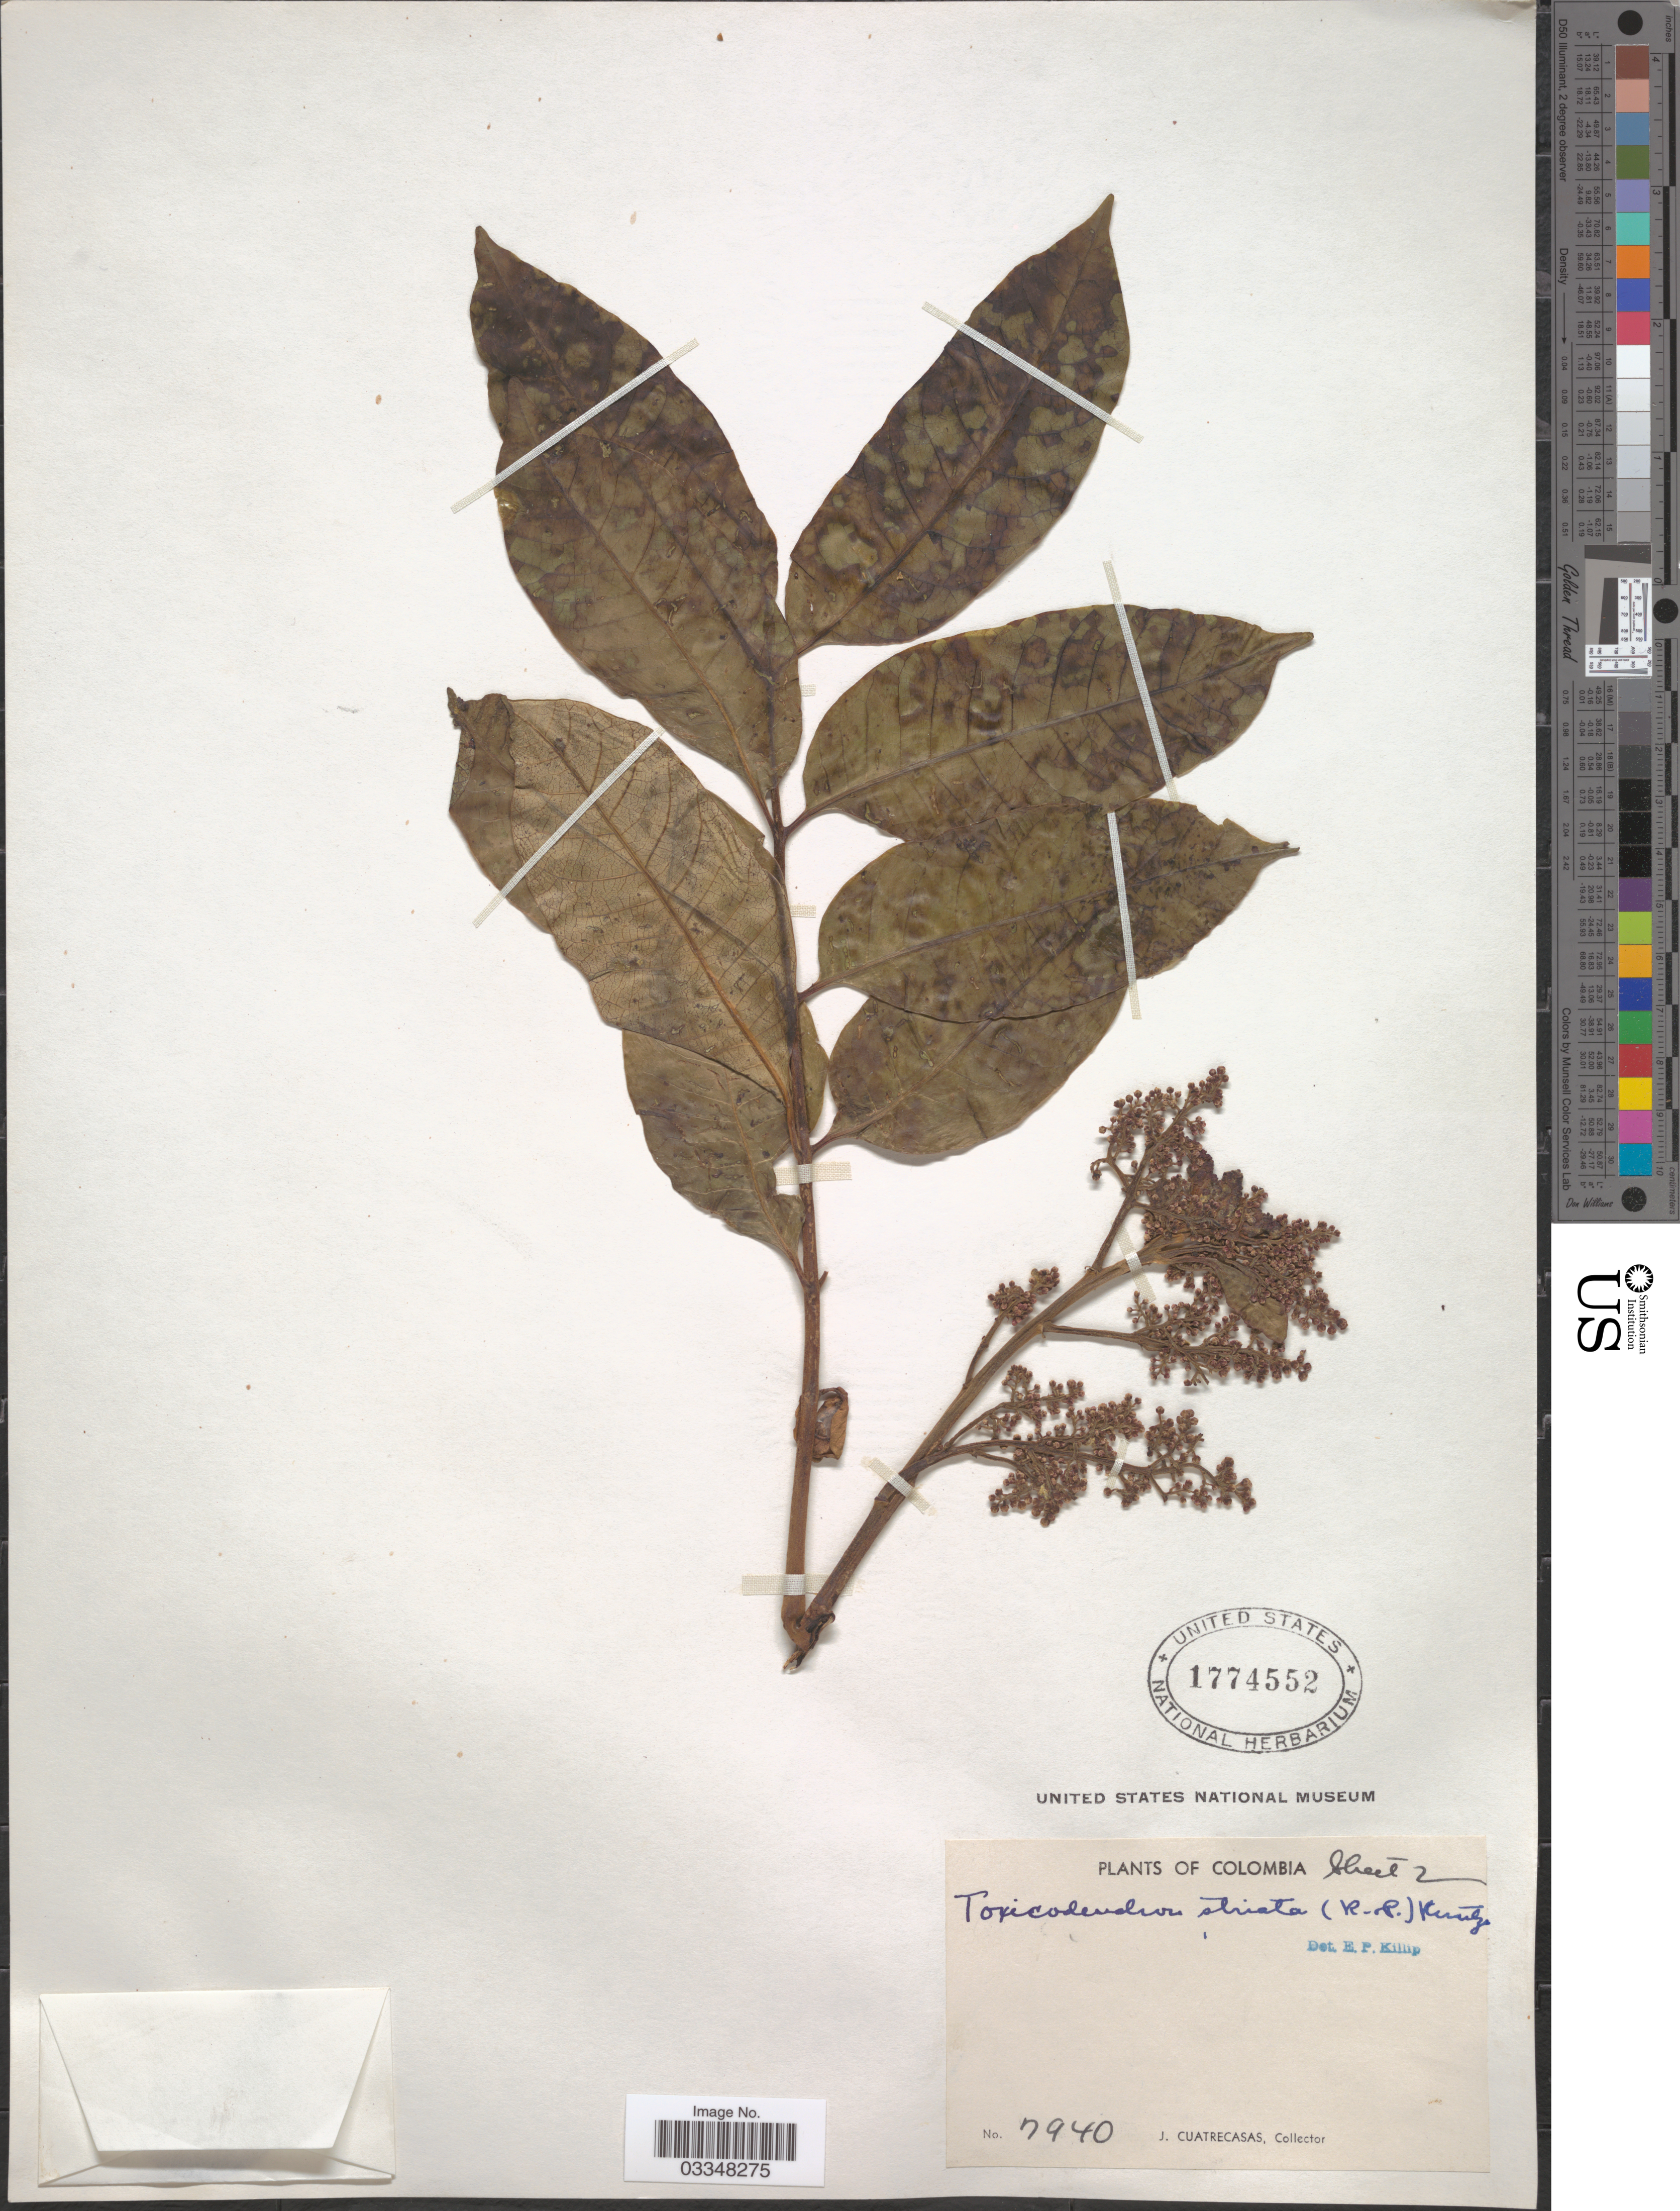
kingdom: Plantae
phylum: Tracheophyta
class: Magnoliopsida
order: Sapindales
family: Anacardiaceae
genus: Toxicodendron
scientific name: Toxicodendron striatum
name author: (Ruiz & Pav.) Kuntze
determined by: Mitchell, John D.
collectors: J. Cuatrecasas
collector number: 7940*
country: Colombia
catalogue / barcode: US 1774552